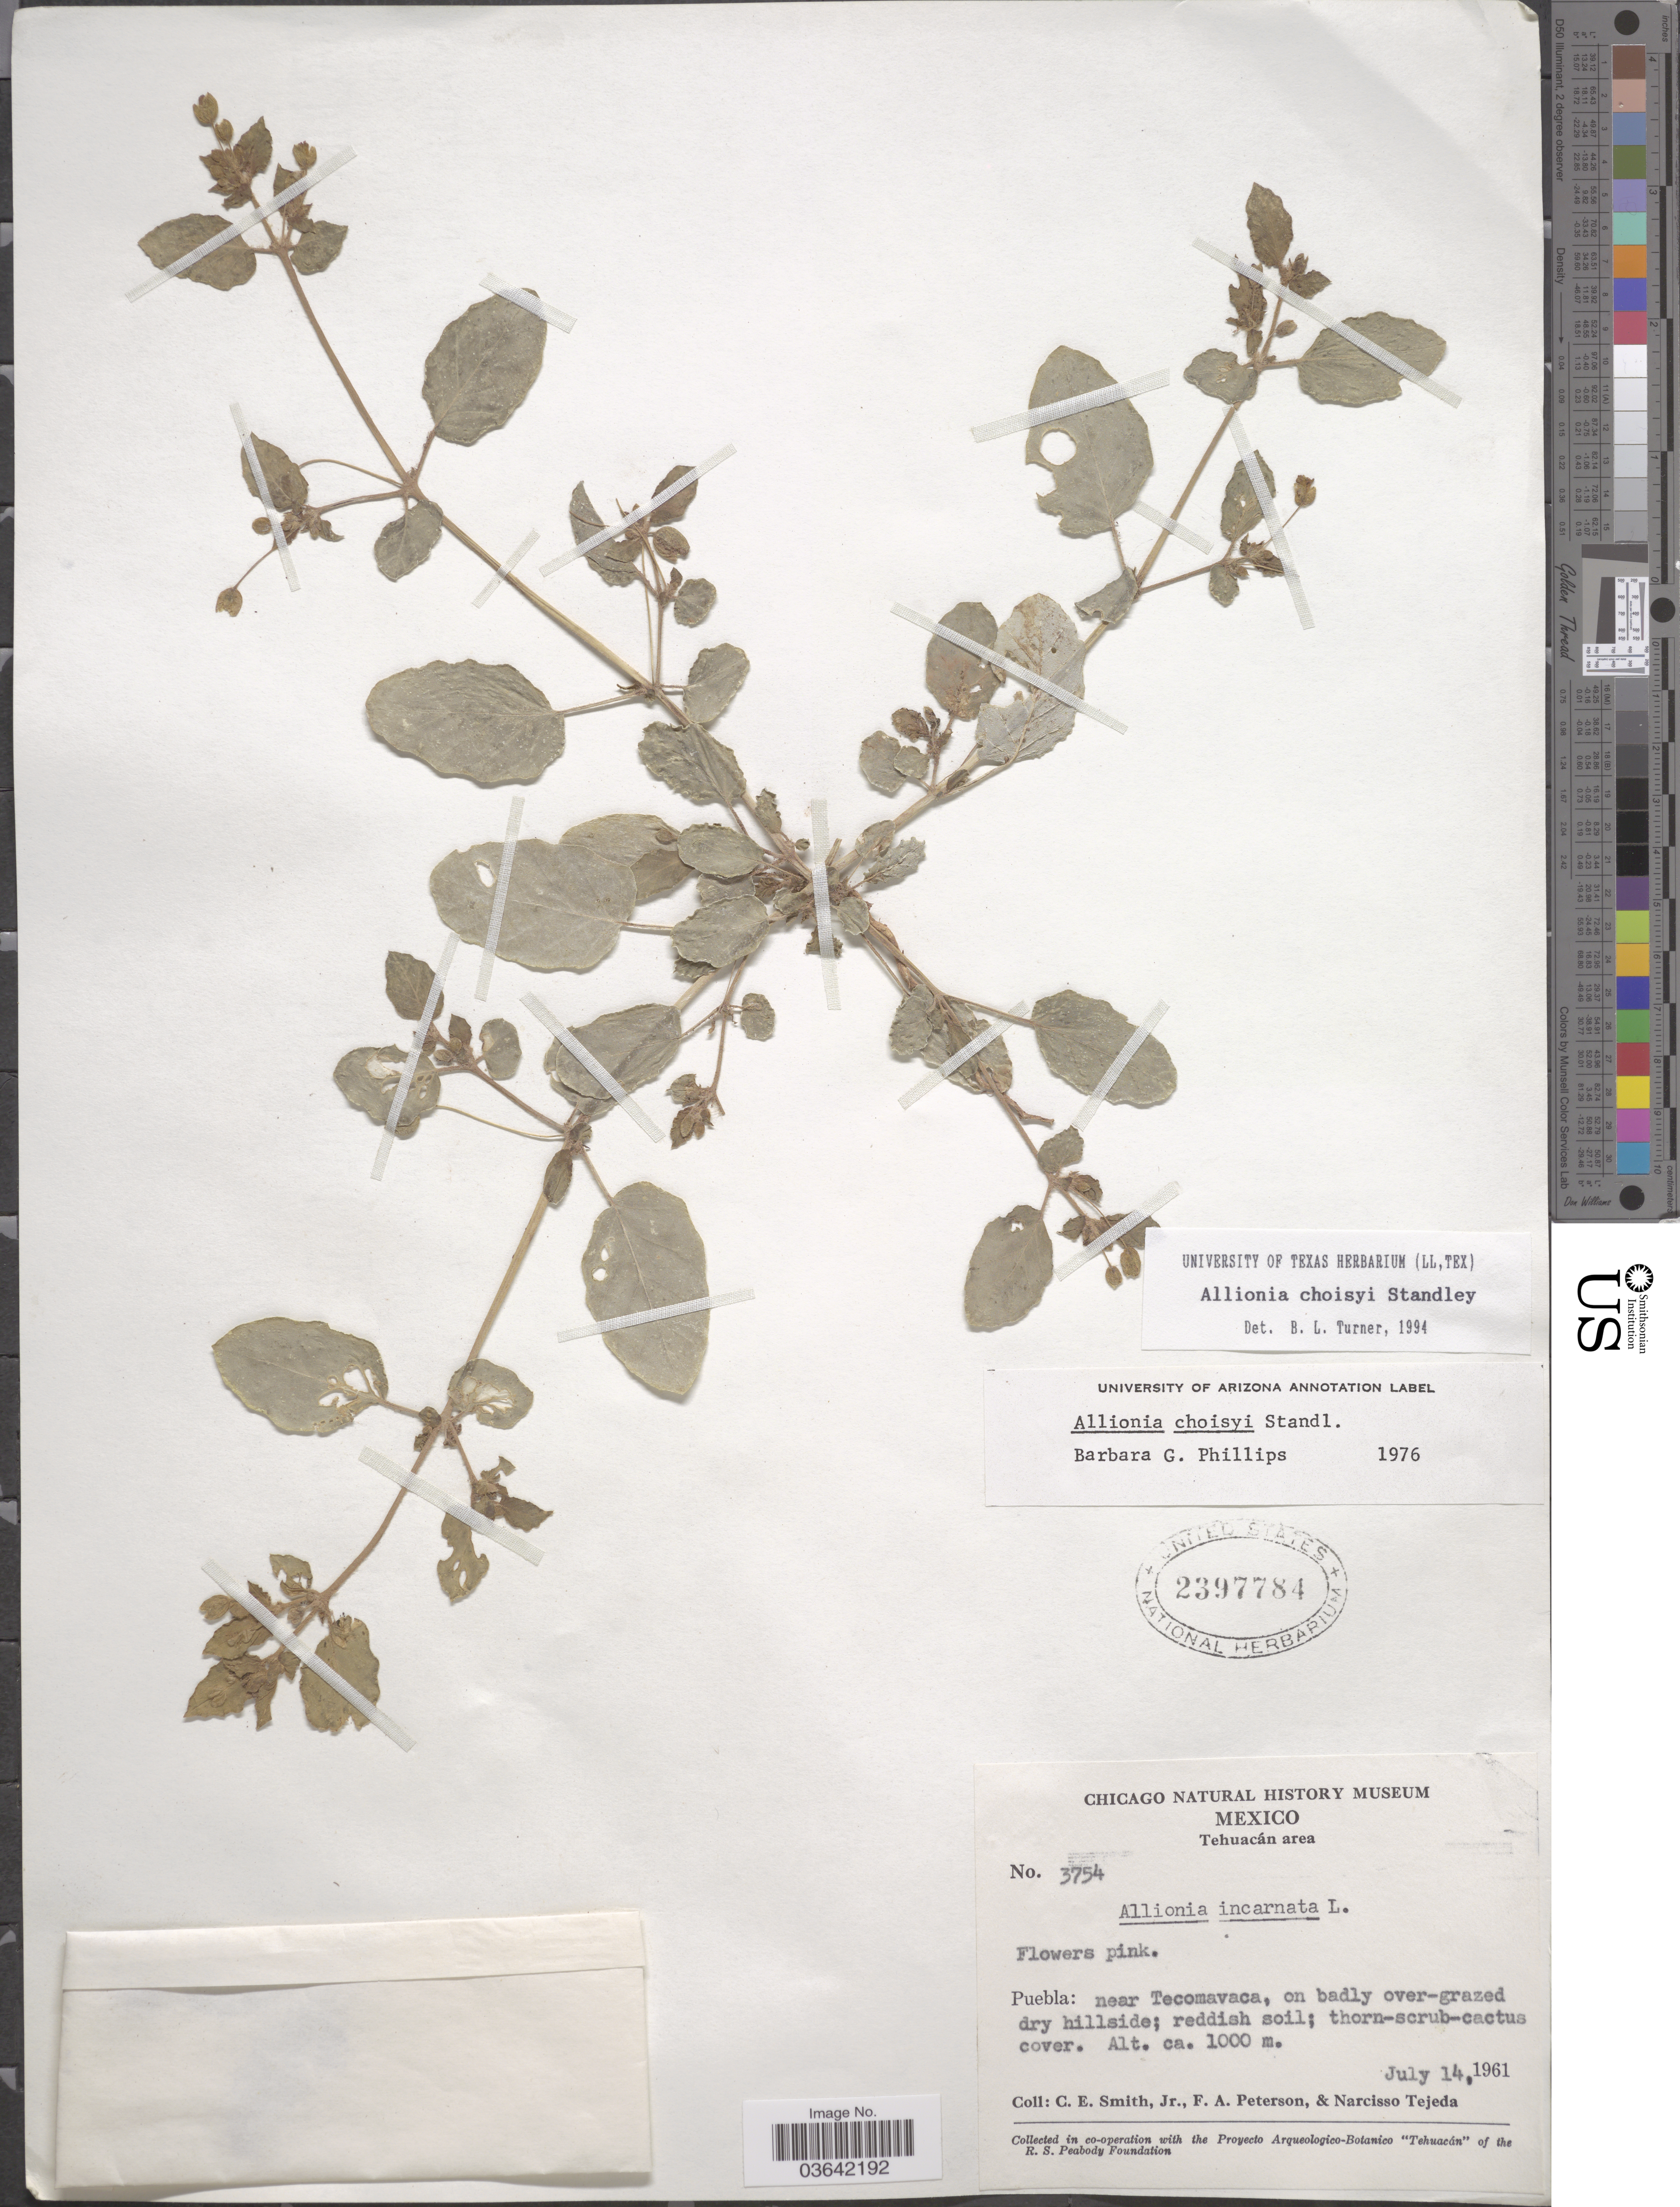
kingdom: Plantae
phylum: Tracheophyta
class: Magnoliopsida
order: Caryophyllales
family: Nyctaginaceae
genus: Allionia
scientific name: Allionia choisyi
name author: Standl.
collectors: C. E. Smith Jr., F. A. Peterson & N. Tejeda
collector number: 3754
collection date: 1961-07-14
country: Mexico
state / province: Puebla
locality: Tehuacán area. Near Tecomavaca.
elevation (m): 1000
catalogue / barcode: US 2397784